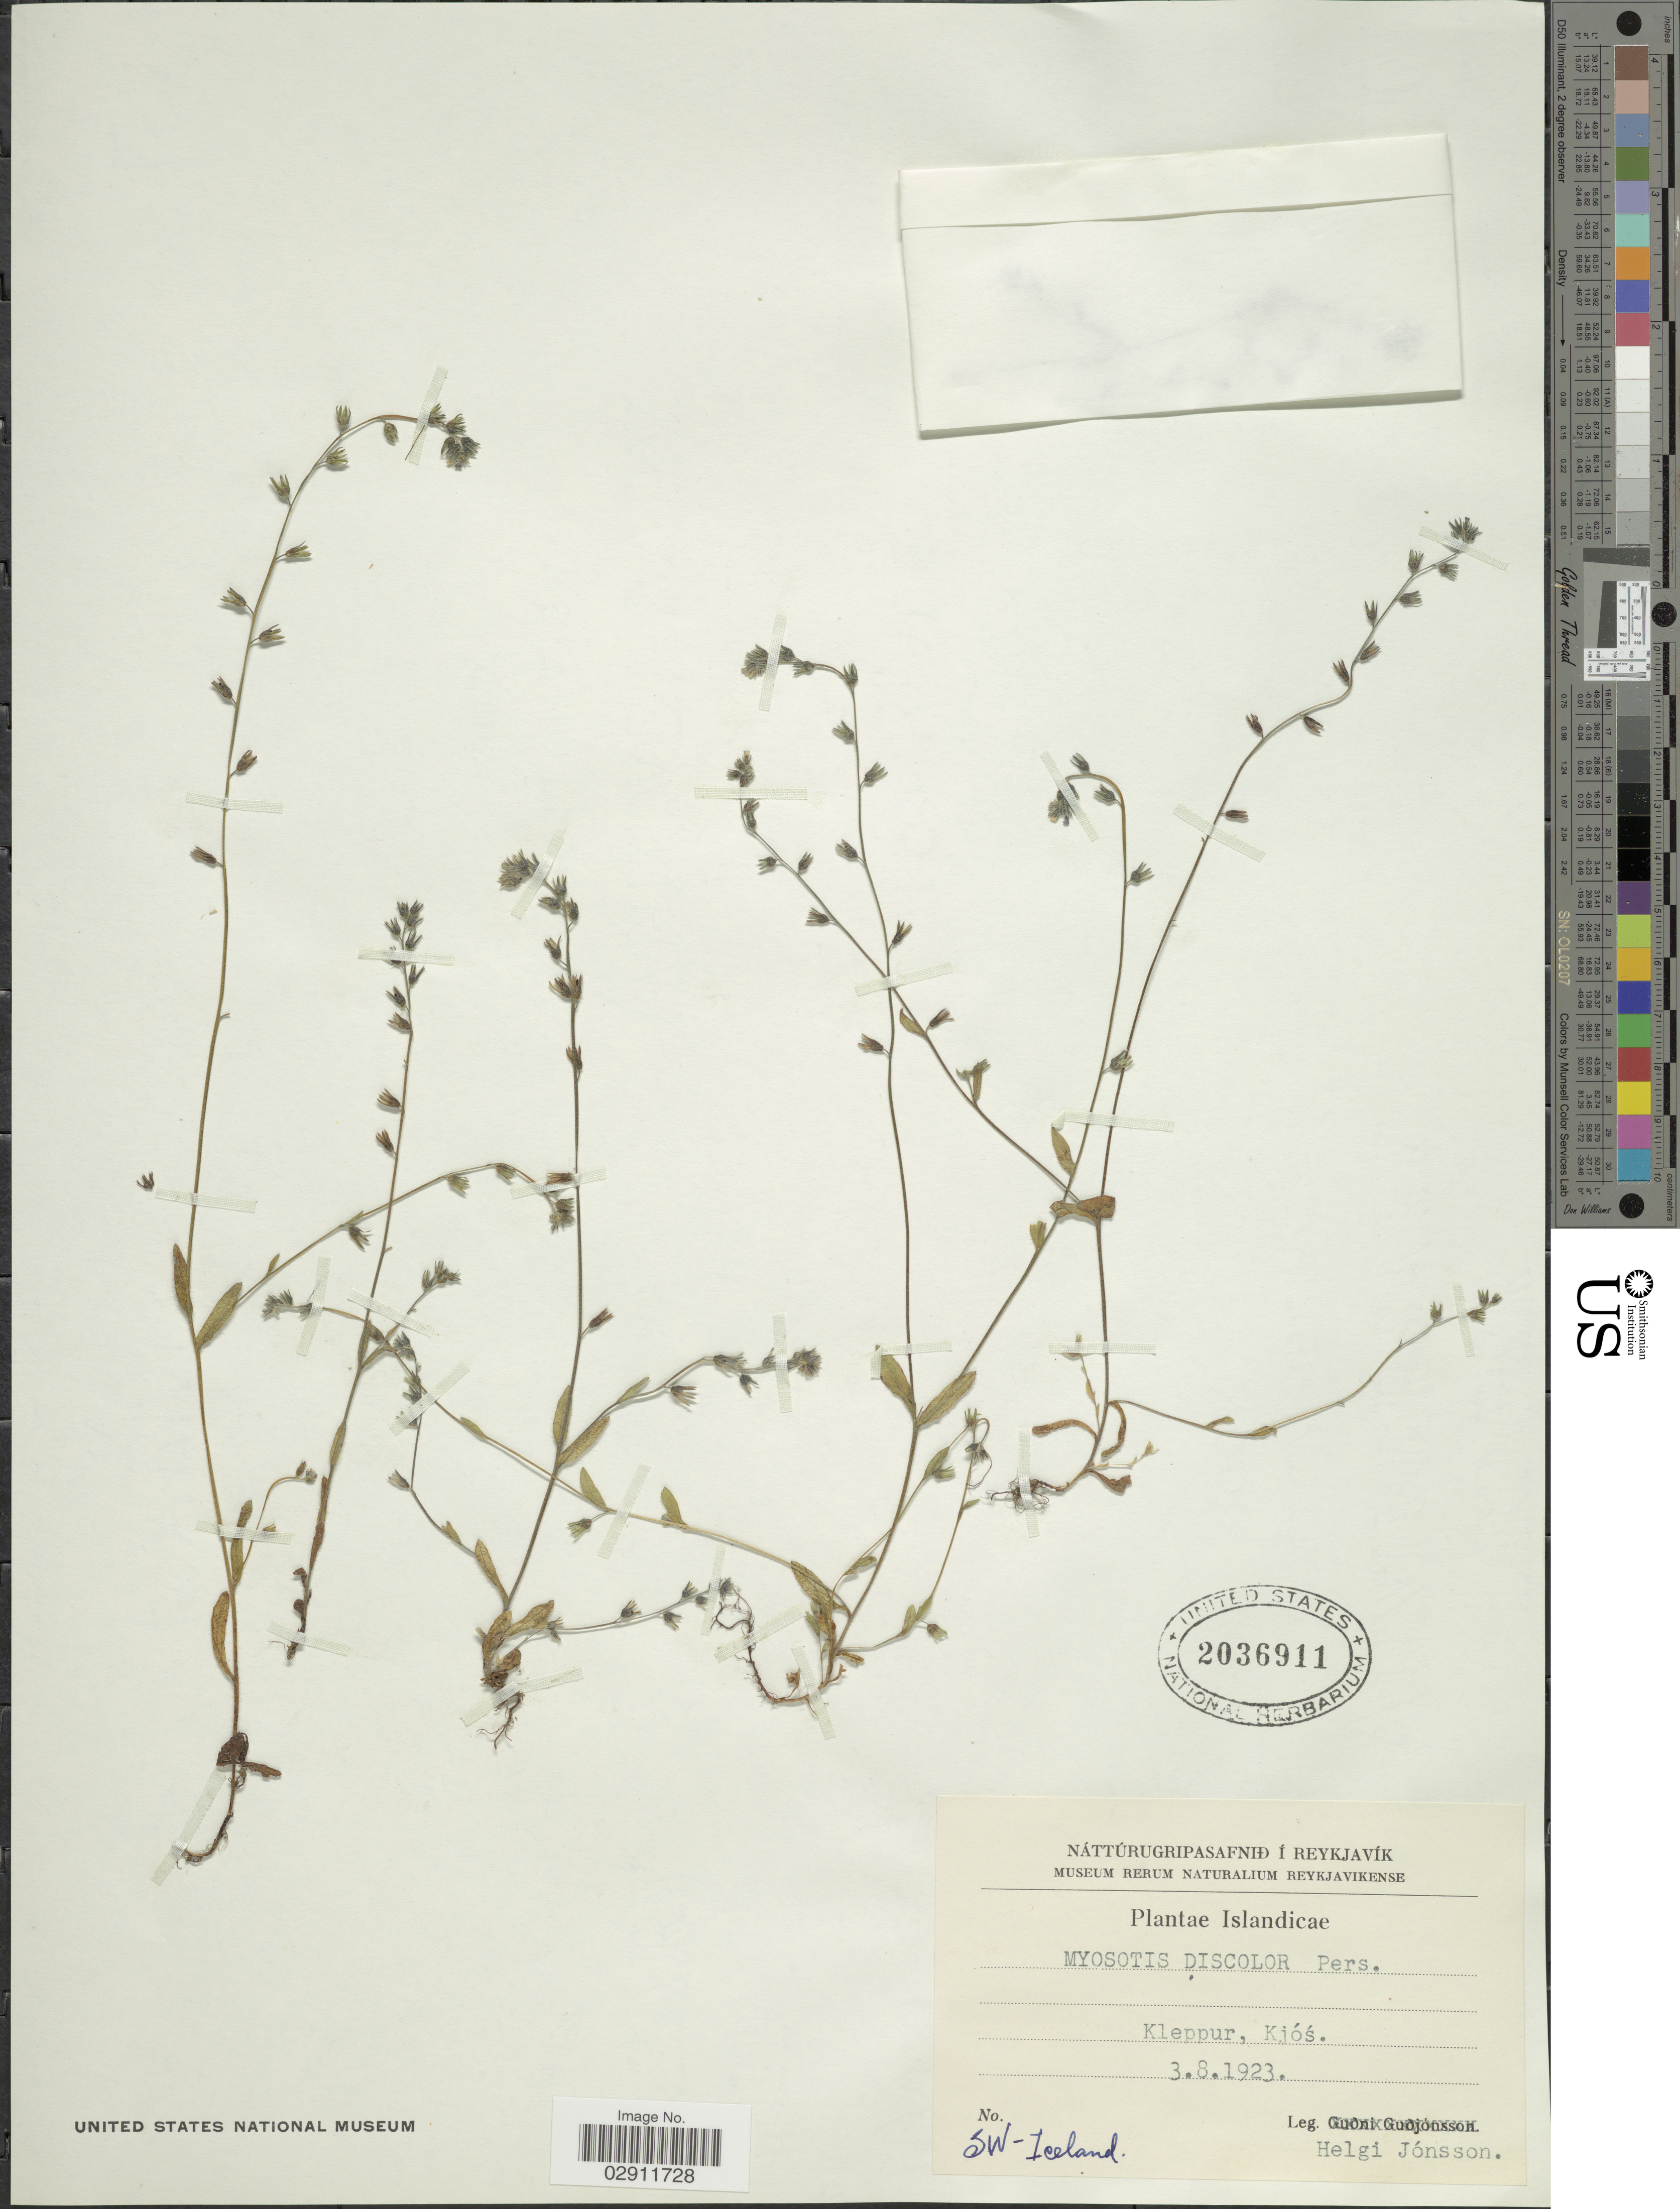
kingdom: Plantae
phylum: Tracheophyta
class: Magnoliopsida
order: Boraginales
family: Boraginaceae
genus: Myosotis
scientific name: Myosotis discolor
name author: Pers.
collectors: H. Jónsson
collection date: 1923-08-03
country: Iceland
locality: Kleppur, Kjós. SW-Iceland.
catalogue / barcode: US 2036911